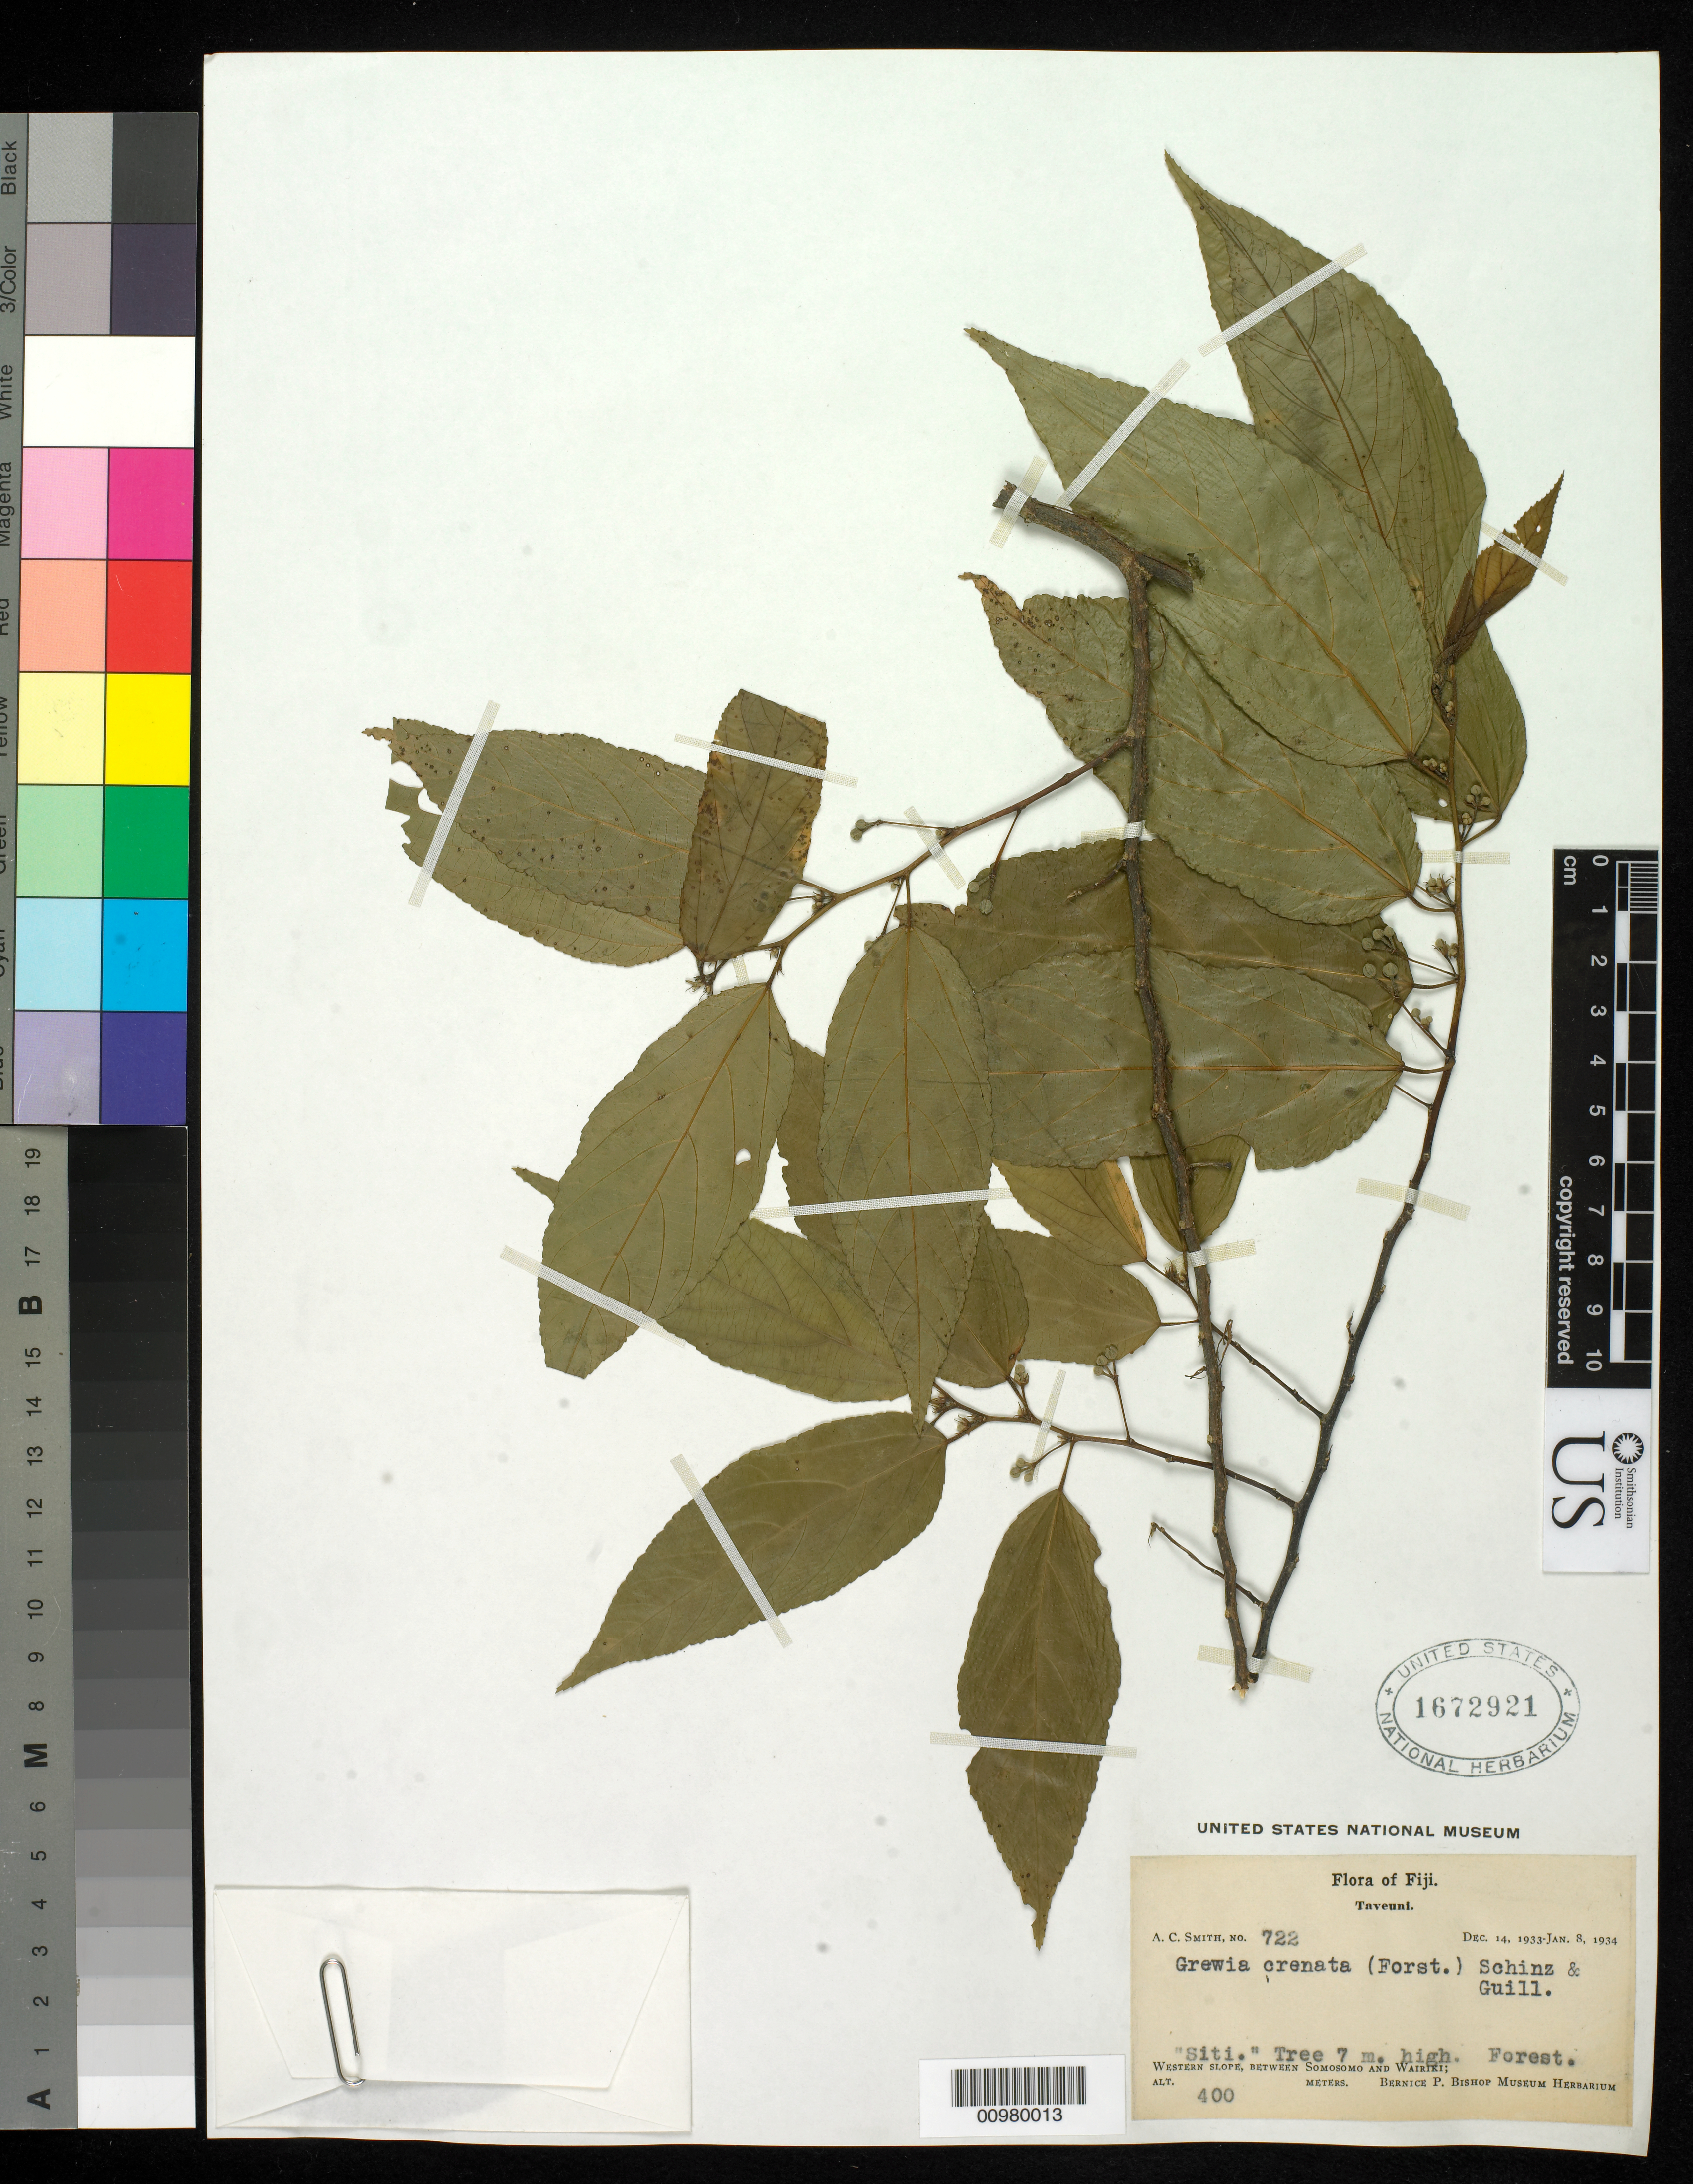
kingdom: Plantae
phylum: Tracheophyta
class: Magnoliopsida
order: Malvales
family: Malvaceae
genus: Grewia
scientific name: Grewia crenata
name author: (J.R. Forst. & G. Forst.) Schinz & Guillaumin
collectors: C. A. Smith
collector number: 722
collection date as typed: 14 Dec 1933 to 08 Jan 1934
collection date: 1933-12-14/1934-01-08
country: Fiji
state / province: Northern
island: Taveuni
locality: Western slope, between Somosomo and Wairiki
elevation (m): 400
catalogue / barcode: US 1672921